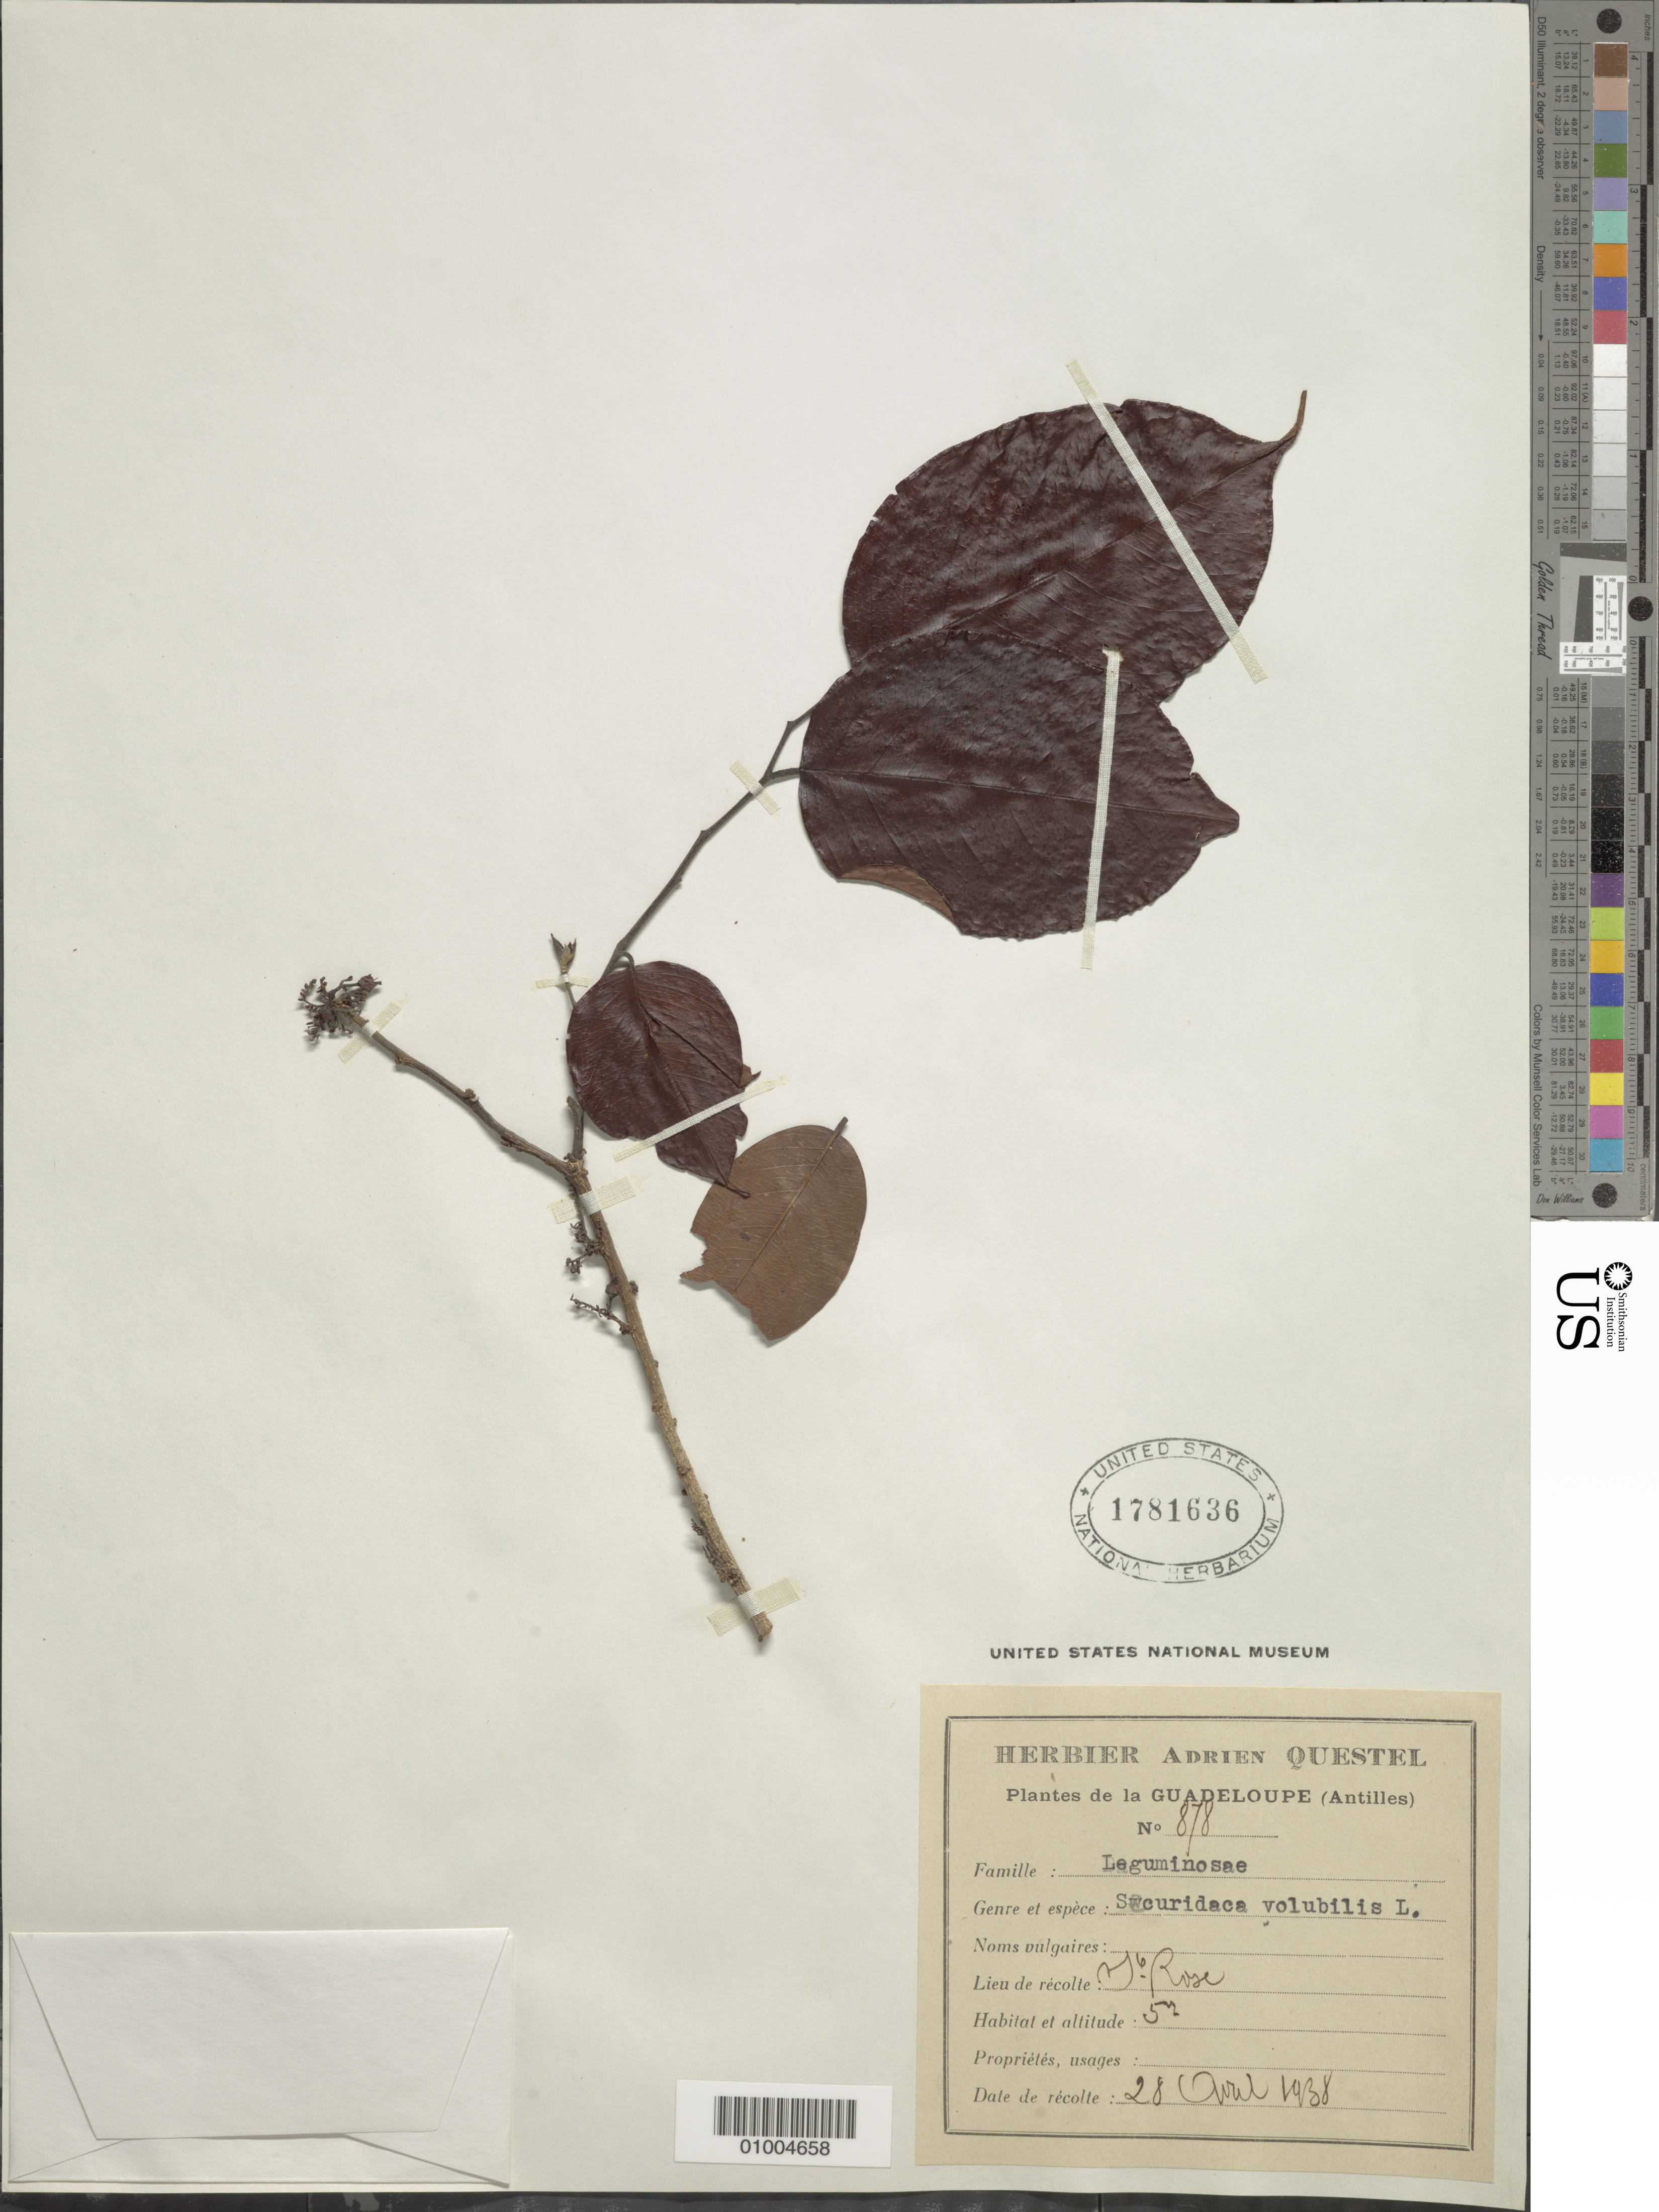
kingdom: Plantae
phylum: Tracheophyta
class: Magnoliopsida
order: Fabales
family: Polygalaceae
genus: Securidaca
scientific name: Securidaca volubilis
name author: L.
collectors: A. Questel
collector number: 878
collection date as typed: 28 Oct 1938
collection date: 1938-10-28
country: Guadeloupe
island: Basse Terre [Guadeloupe]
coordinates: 0 N, 0 E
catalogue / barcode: US 1781636